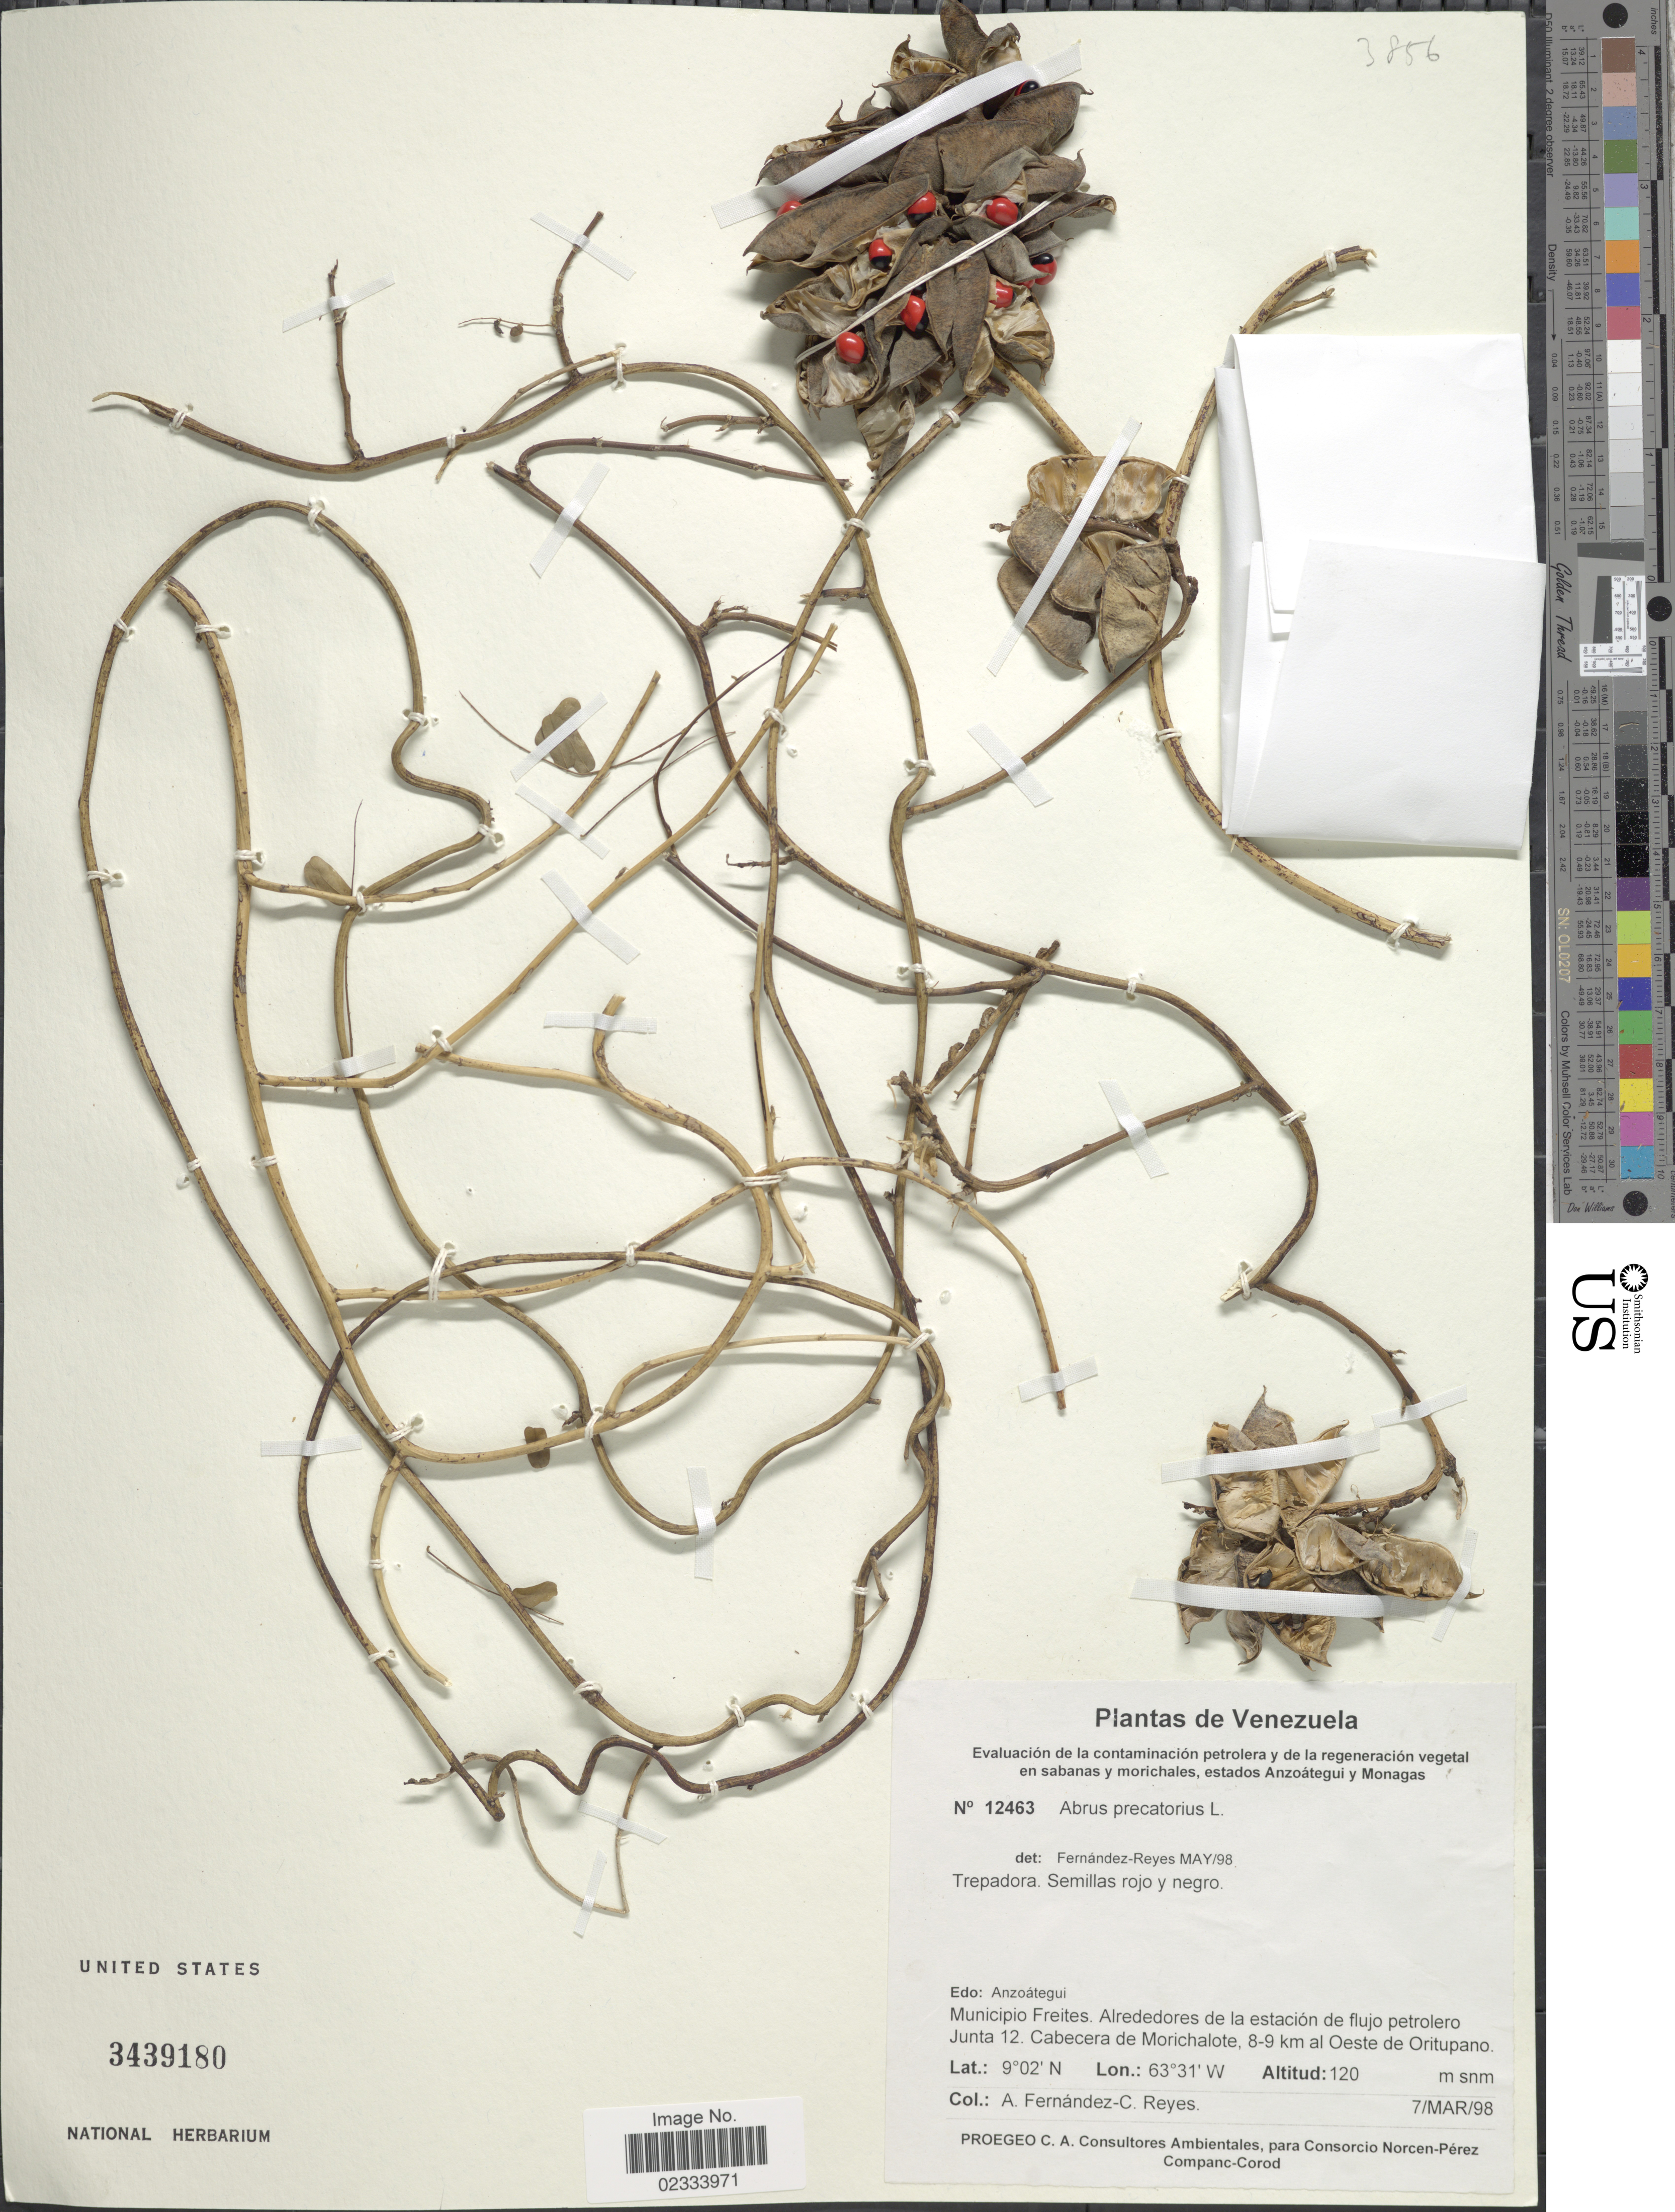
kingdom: Plantae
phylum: Tracheophyta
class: Magnoliopsida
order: Fabales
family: Fabaceae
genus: Abrus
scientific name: Abrus precatorius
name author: L.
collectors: A. Fernández C. & Reyes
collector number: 12463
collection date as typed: Transcribed d/m/y: 7/3/98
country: Venezuela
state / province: Anzoategui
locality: Municipio Freites, alrededores de la estacion de flujo petrolero Junta 12, Cabecera de Moricholate, 8-9 km al Oeste de Oritupano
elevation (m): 120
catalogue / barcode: US 3439180